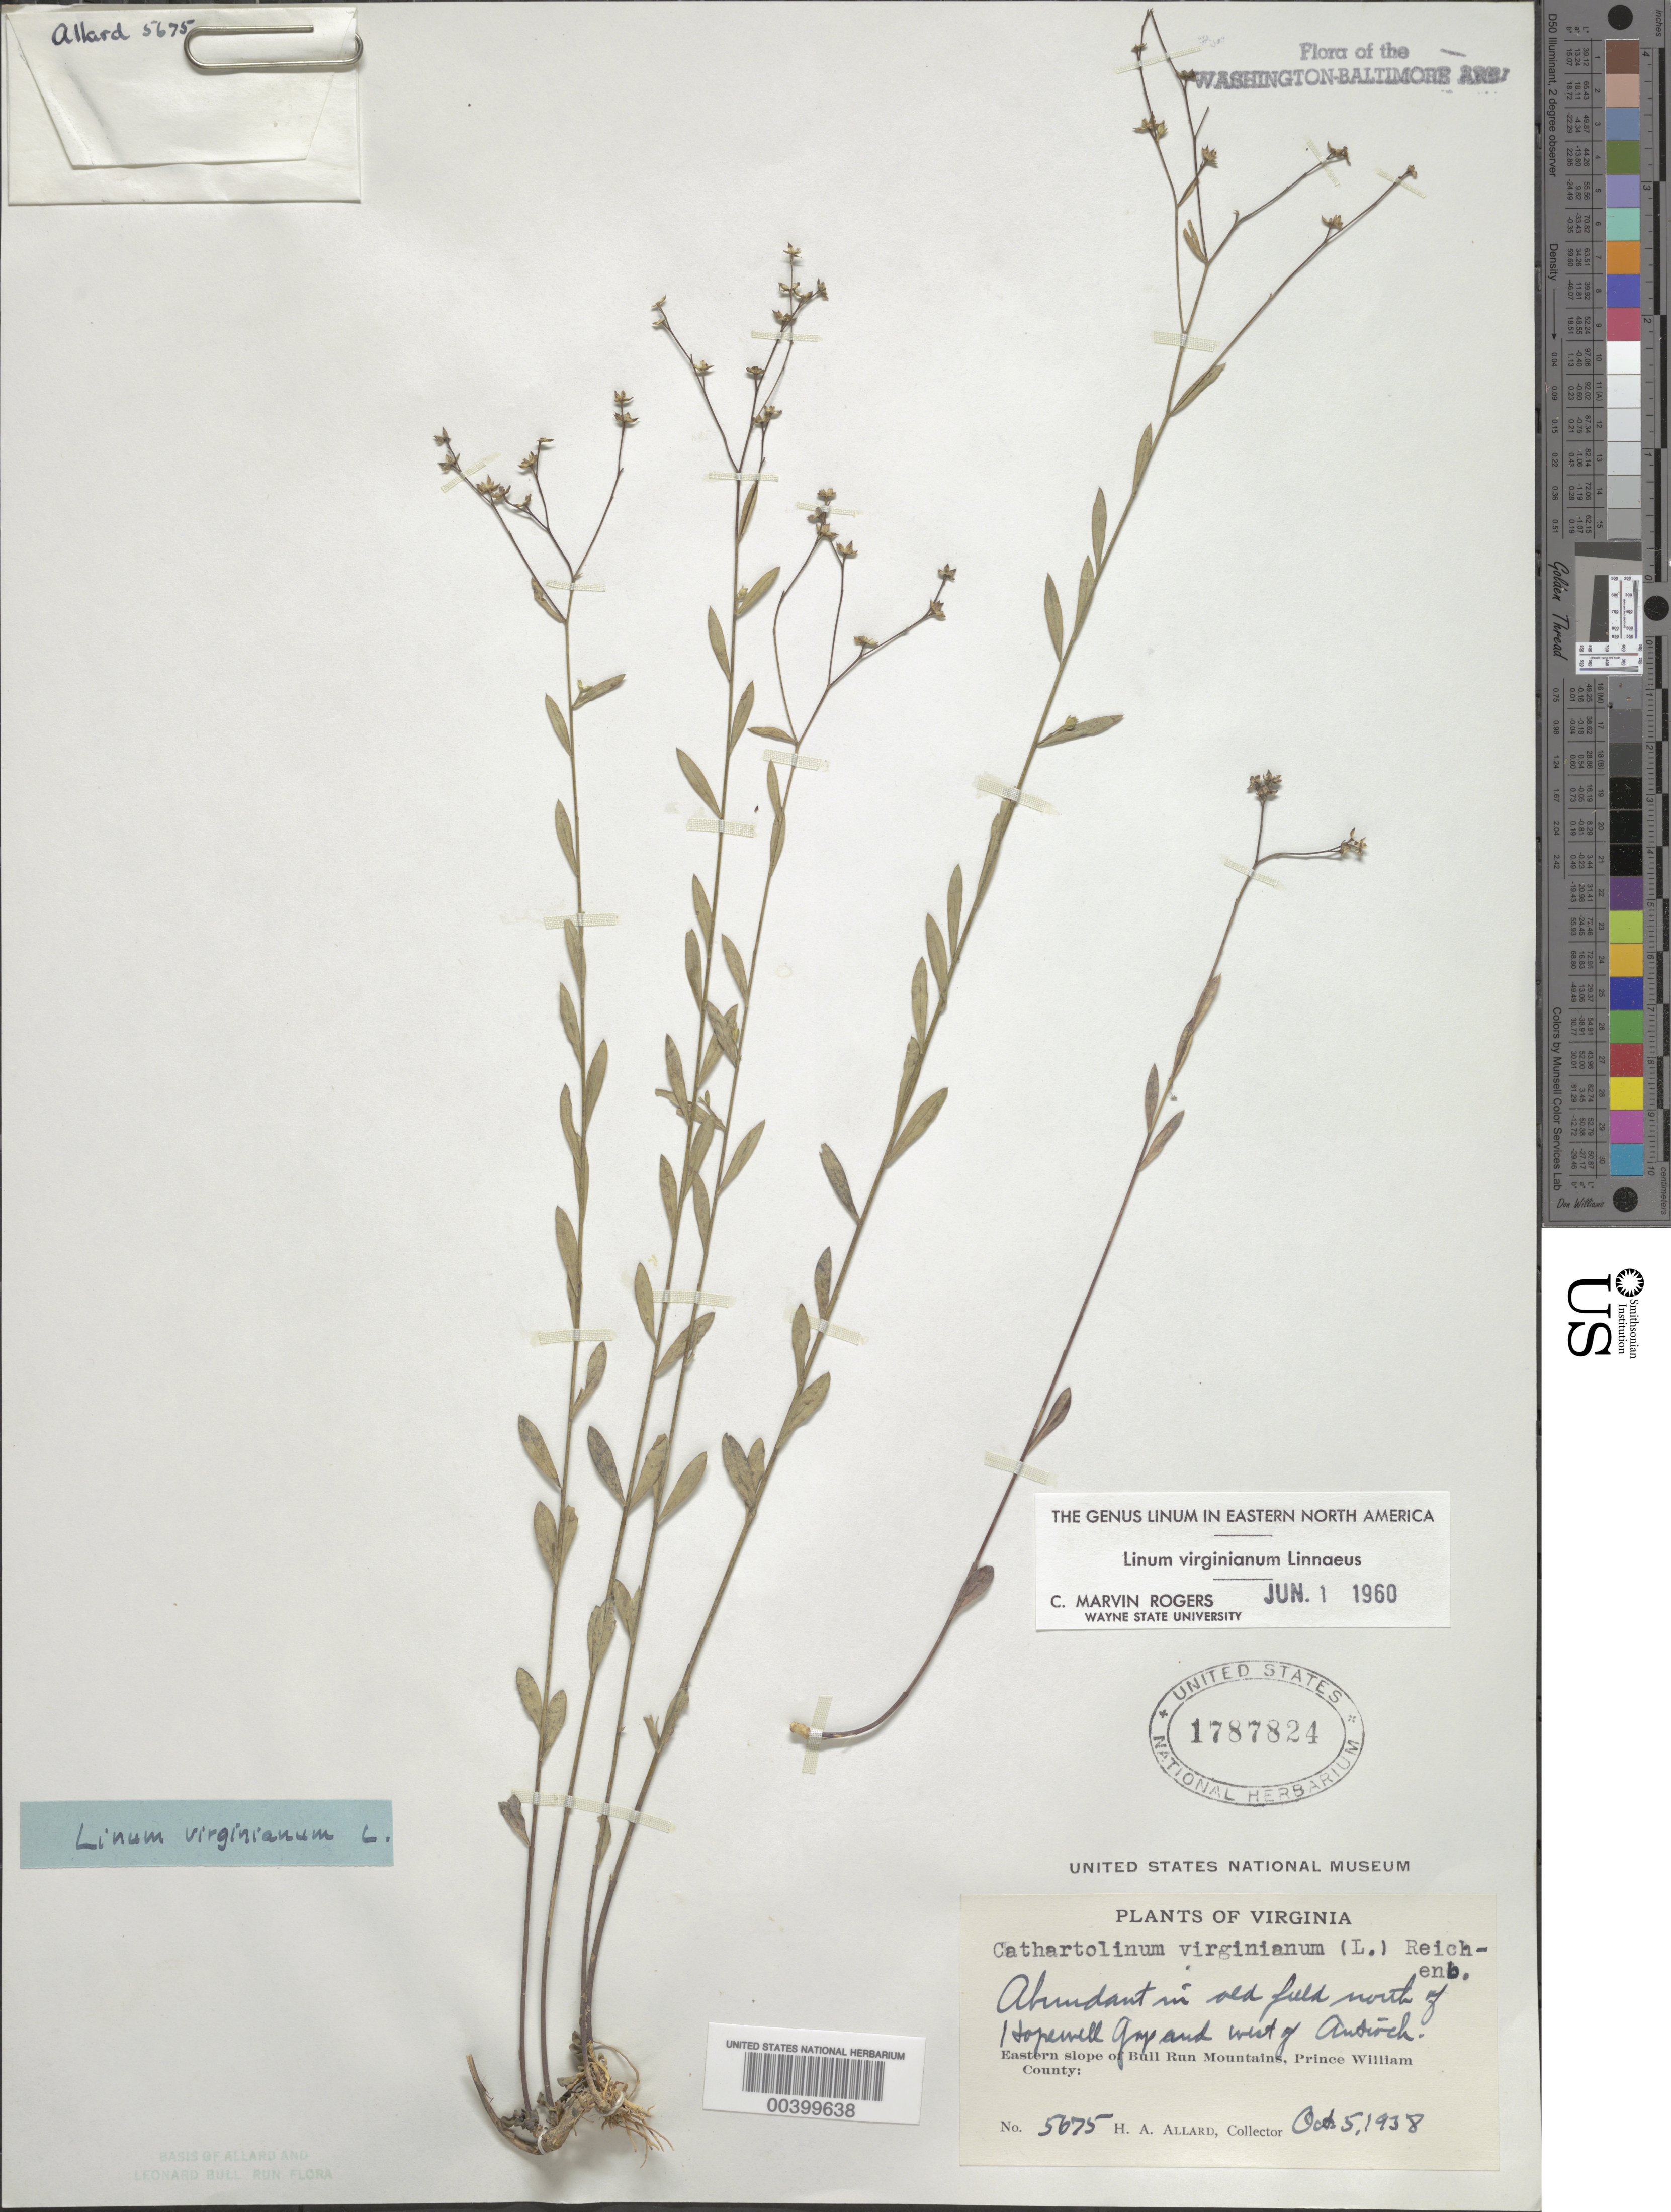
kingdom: Plantae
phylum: Tracheophyta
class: Magnoliopsida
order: Malpighiales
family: Linaceae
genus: Linum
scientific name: Linum virginianum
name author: L.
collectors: H. A. Allard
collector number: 5675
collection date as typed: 05 Oct 1938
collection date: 1938-10-05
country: United States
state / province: Virginia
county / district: Prince William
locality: North of Hopewell Gap, west of Antioch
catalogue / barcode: US 1787824